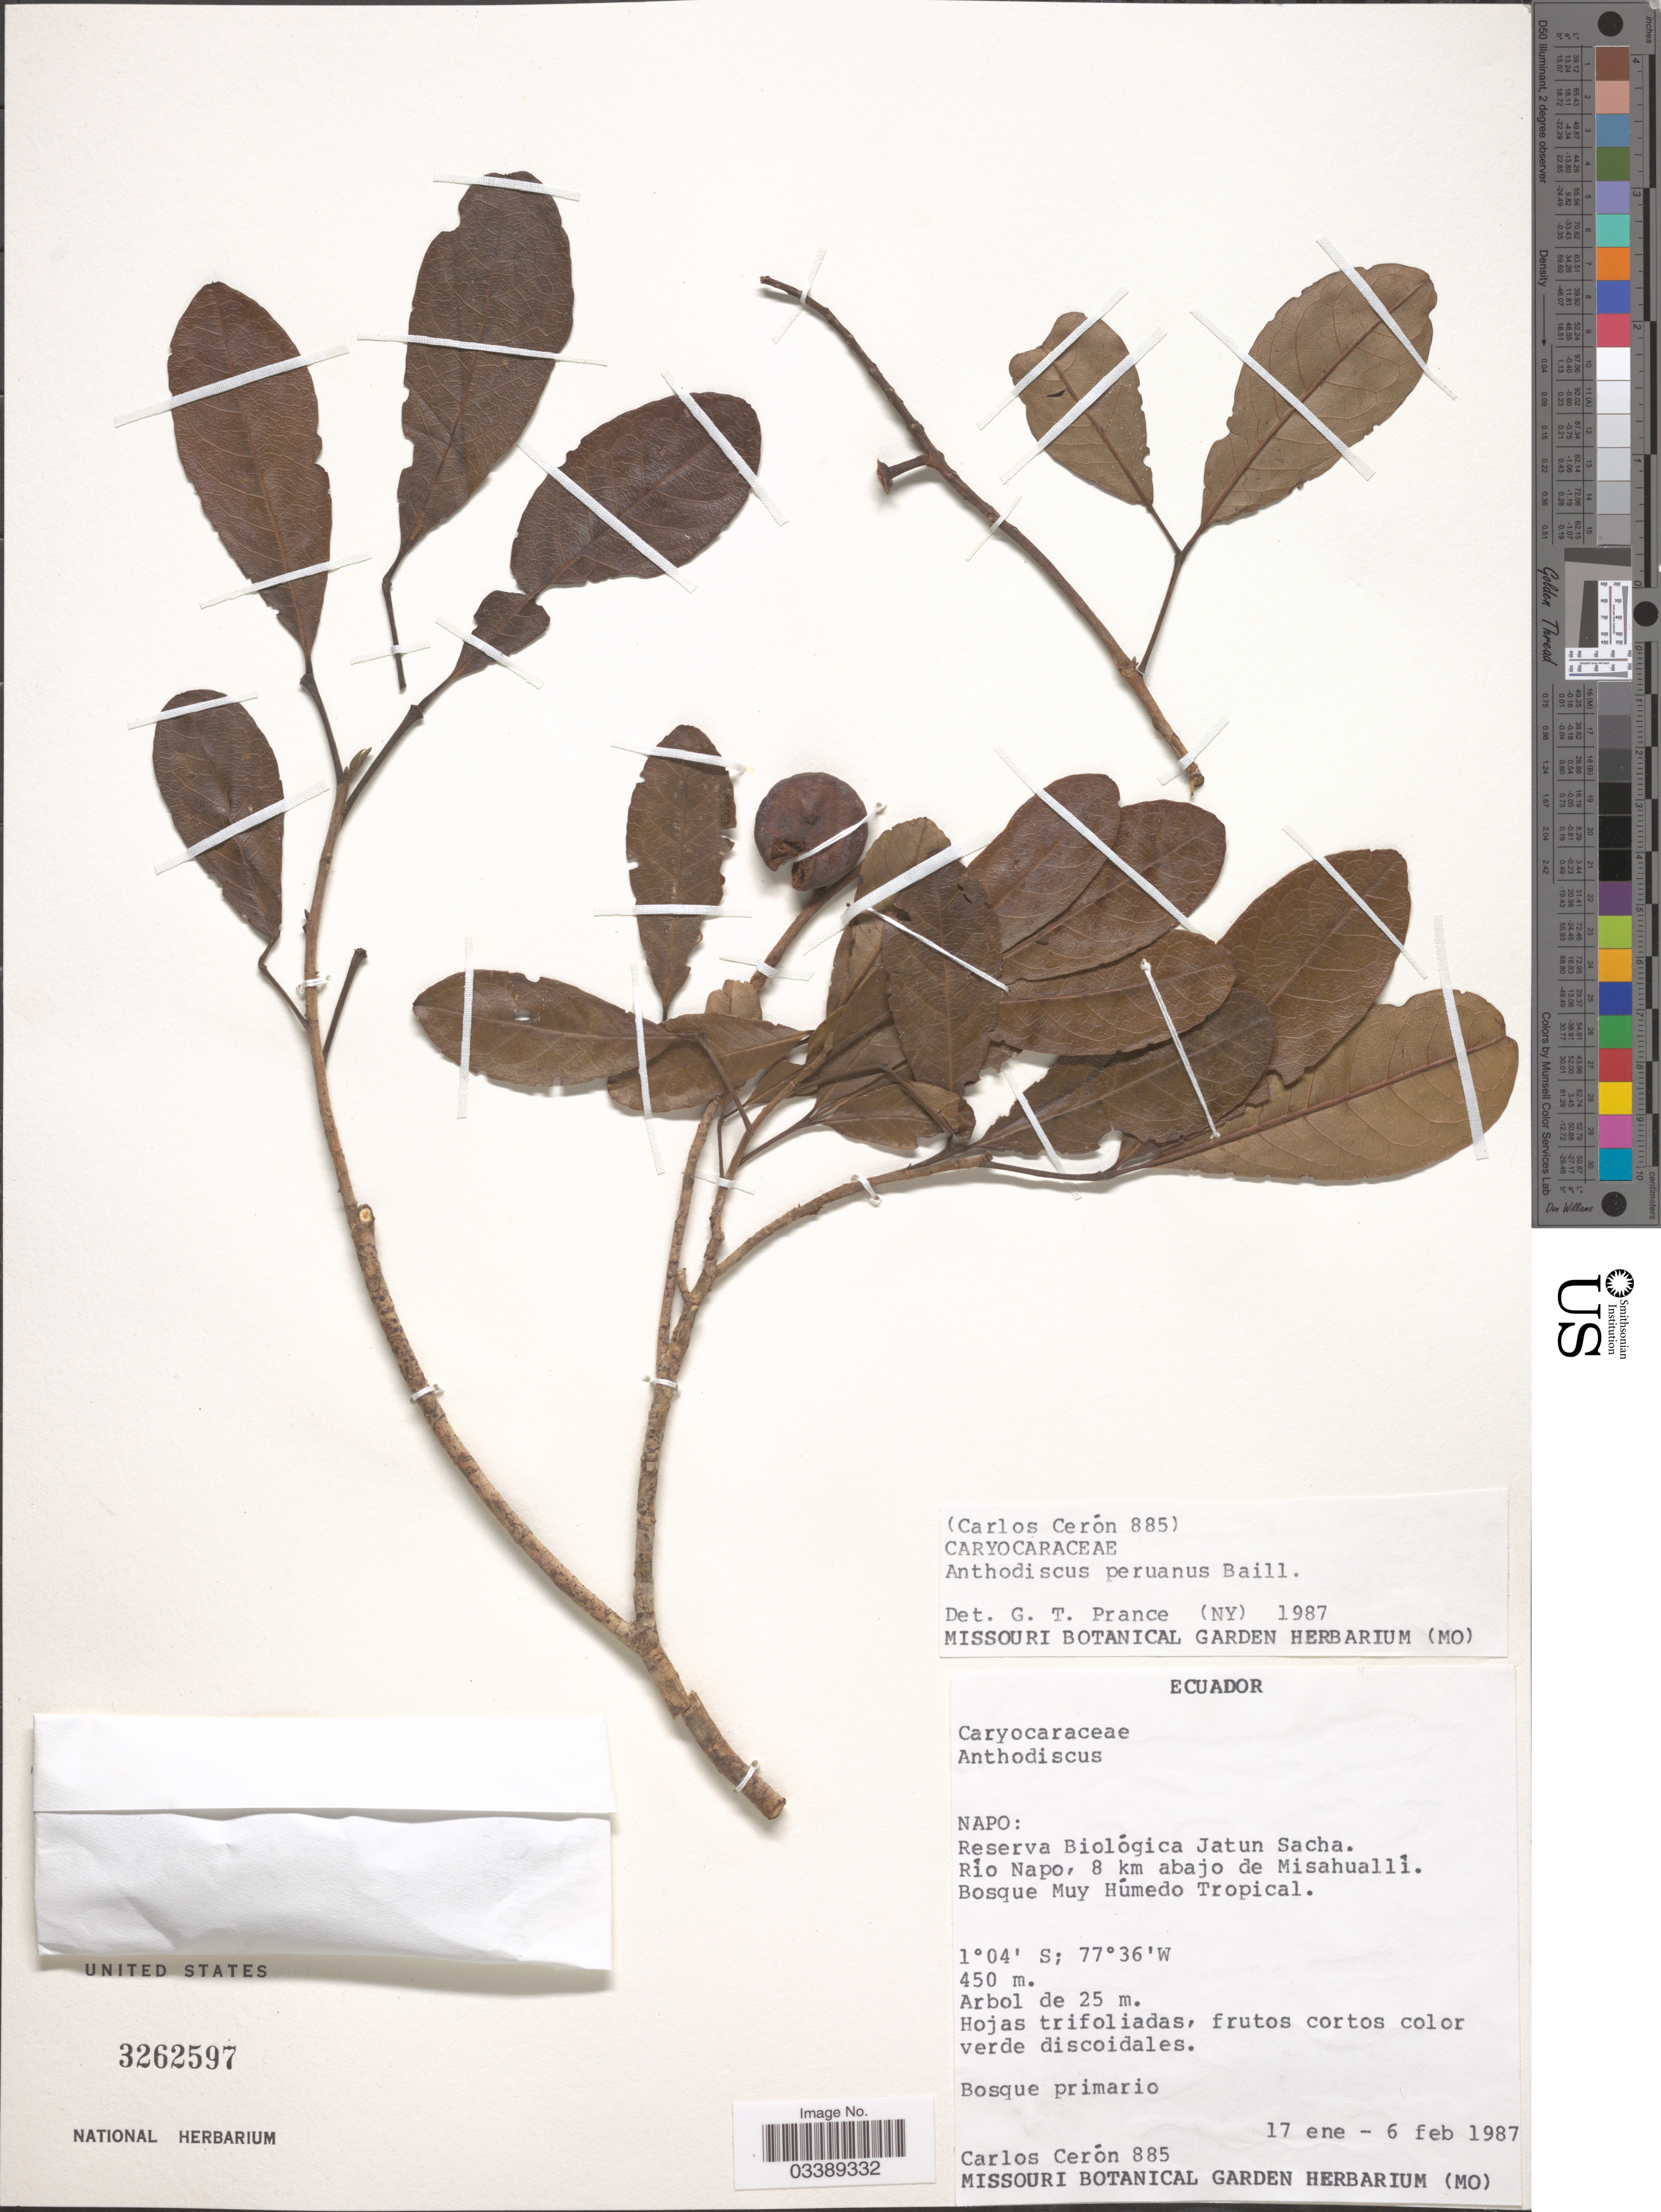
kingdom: Plantae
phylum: Tracheophyta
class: Magnoliopsida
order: Malpighiales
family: Caryocaraceae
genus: Anthodiscus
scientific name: Anthodiscus peruanus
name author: Baill.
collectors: C. E. Cerón M.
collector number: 885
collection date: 1987-01-17/1987-02-06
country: Ecuador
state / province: Napo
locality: Reserva Biológica Jatun Sacha. Río Napo, 8 km abajo de Misahuallí.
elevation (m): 450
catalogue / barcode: US 3262597